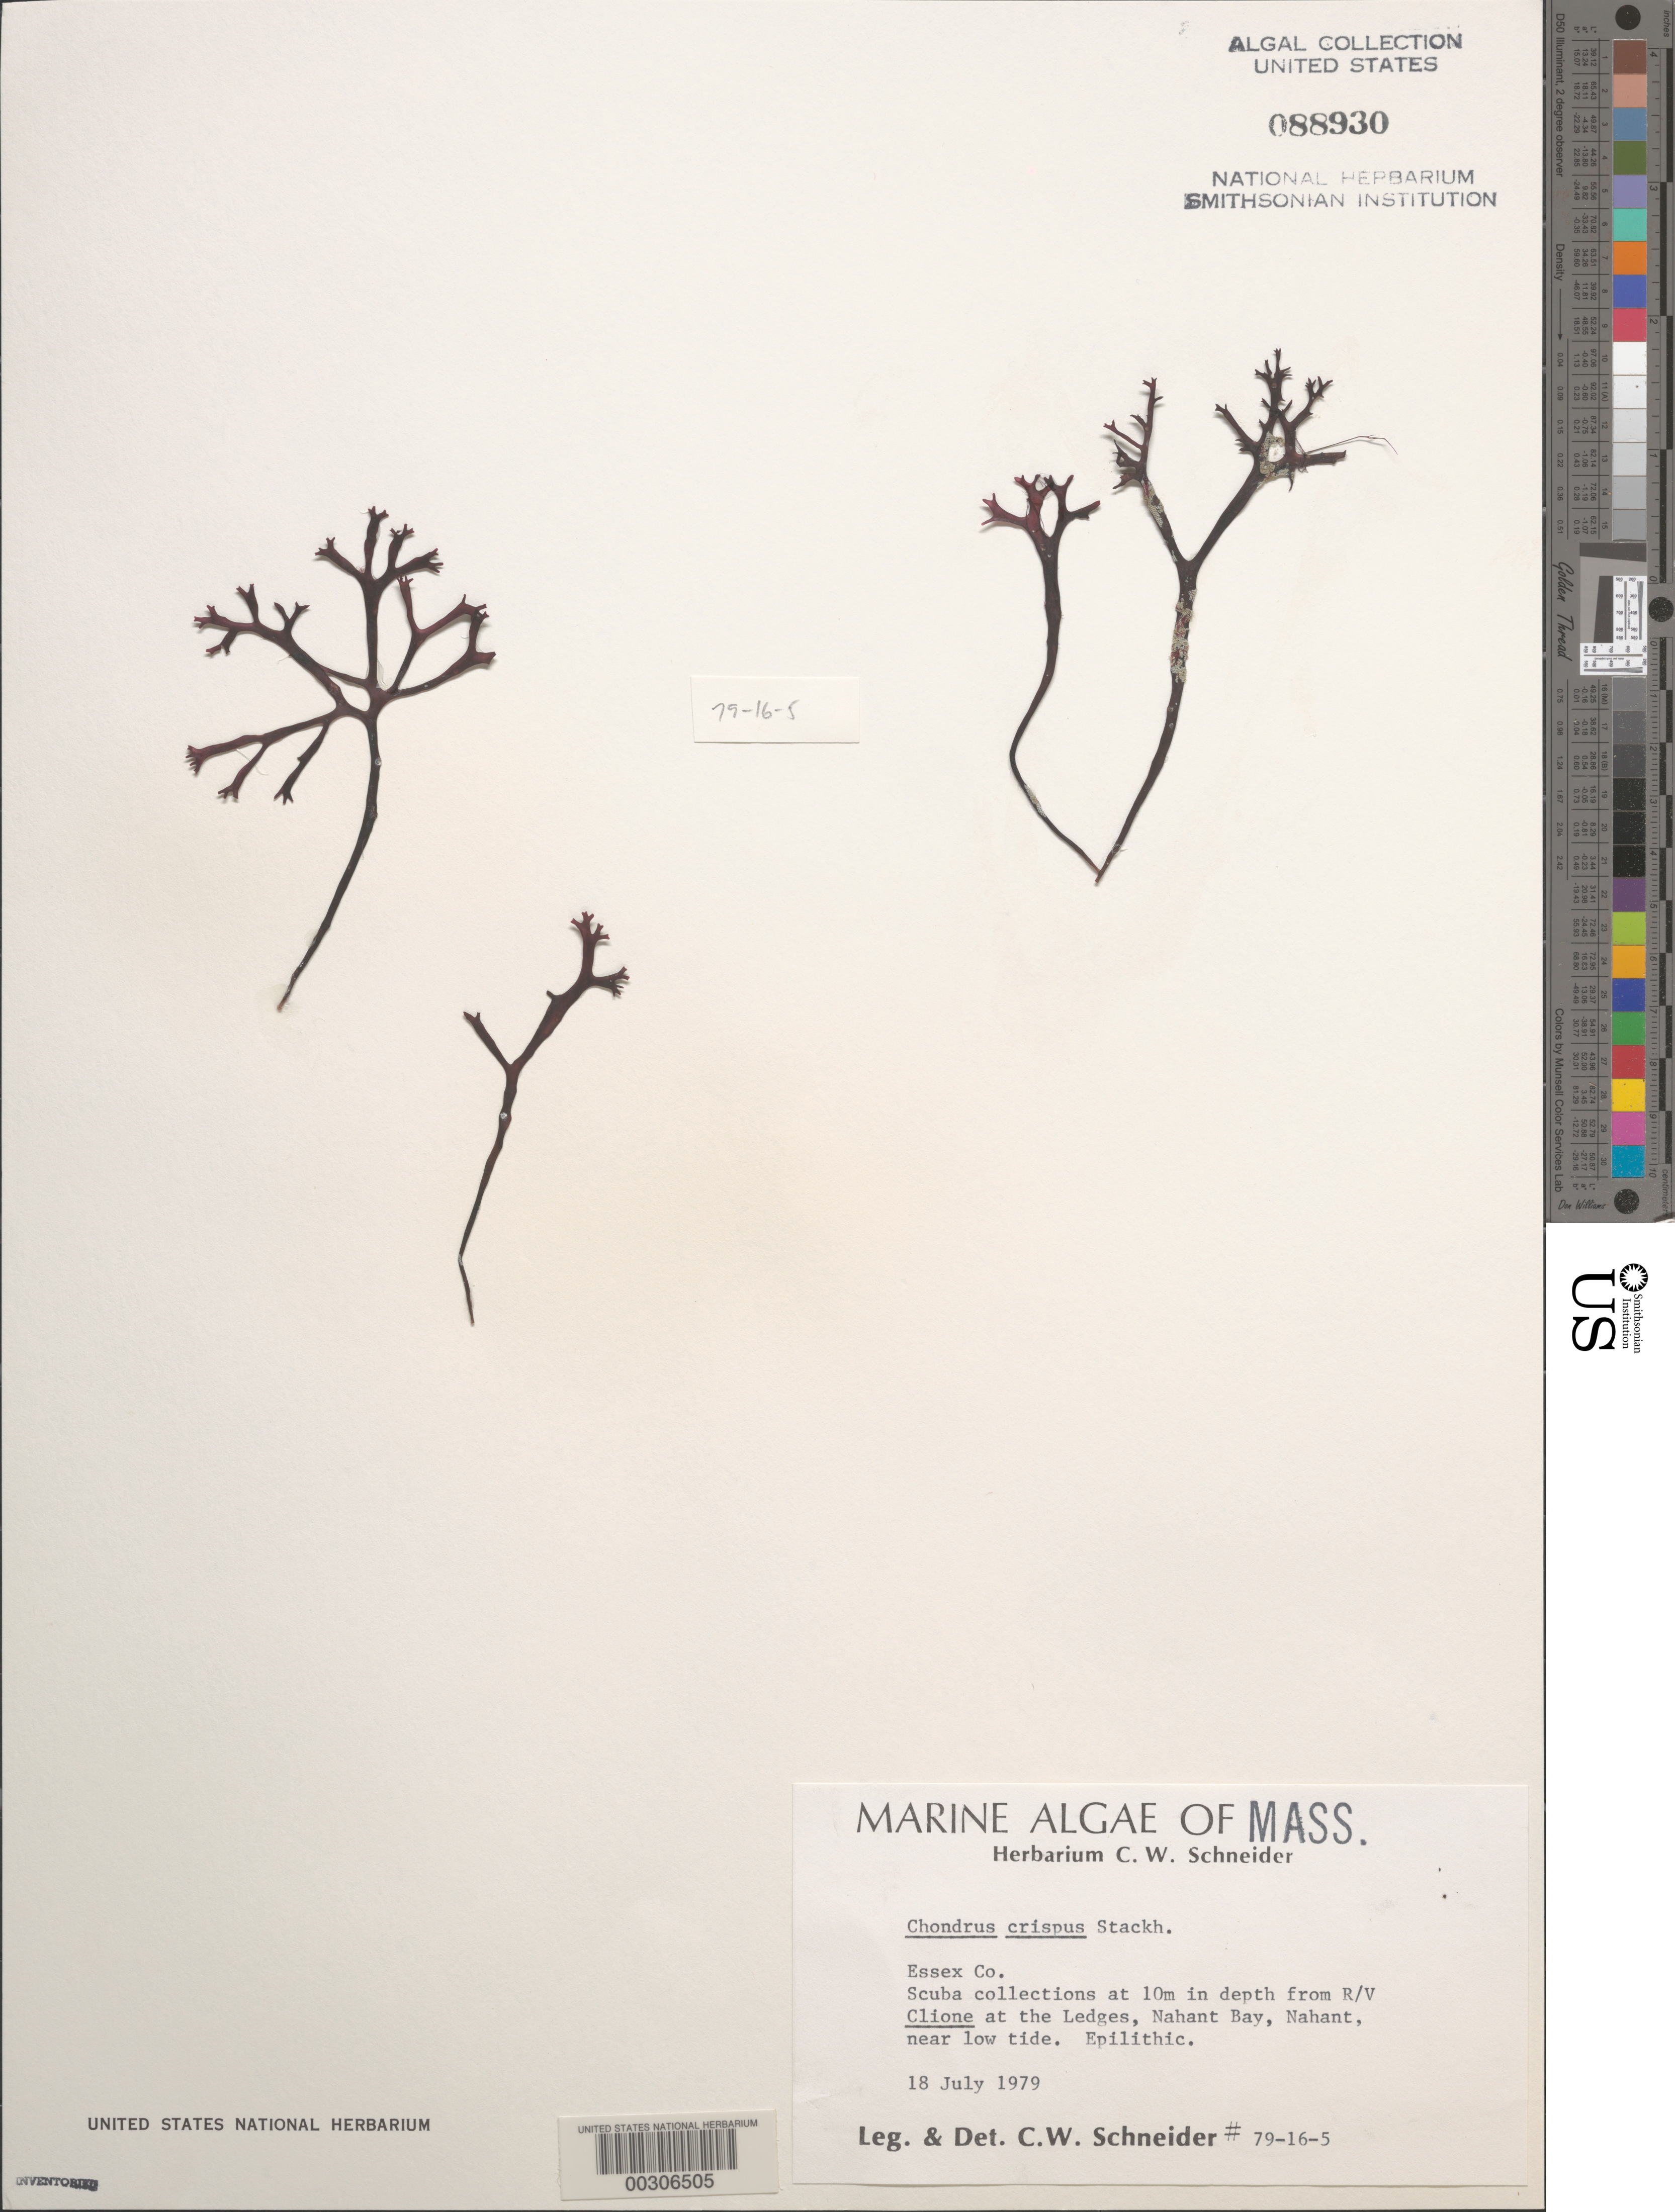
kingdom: Plantae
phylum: Rhodophyta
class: Florideophyceae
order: Gigartinales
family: Gigartinaceae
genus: Chondrus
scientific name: Chondrus crispus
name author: Stackh.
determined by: Schneider, C. W.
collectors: C. W. Schneider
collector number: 79-16-5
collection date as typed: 18 Jul 1979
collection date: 1979-07-18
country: United States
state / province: Massachusetts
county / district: Essex County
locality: The Ledges, Nahant Bay, Nahant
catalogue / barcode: US 88930